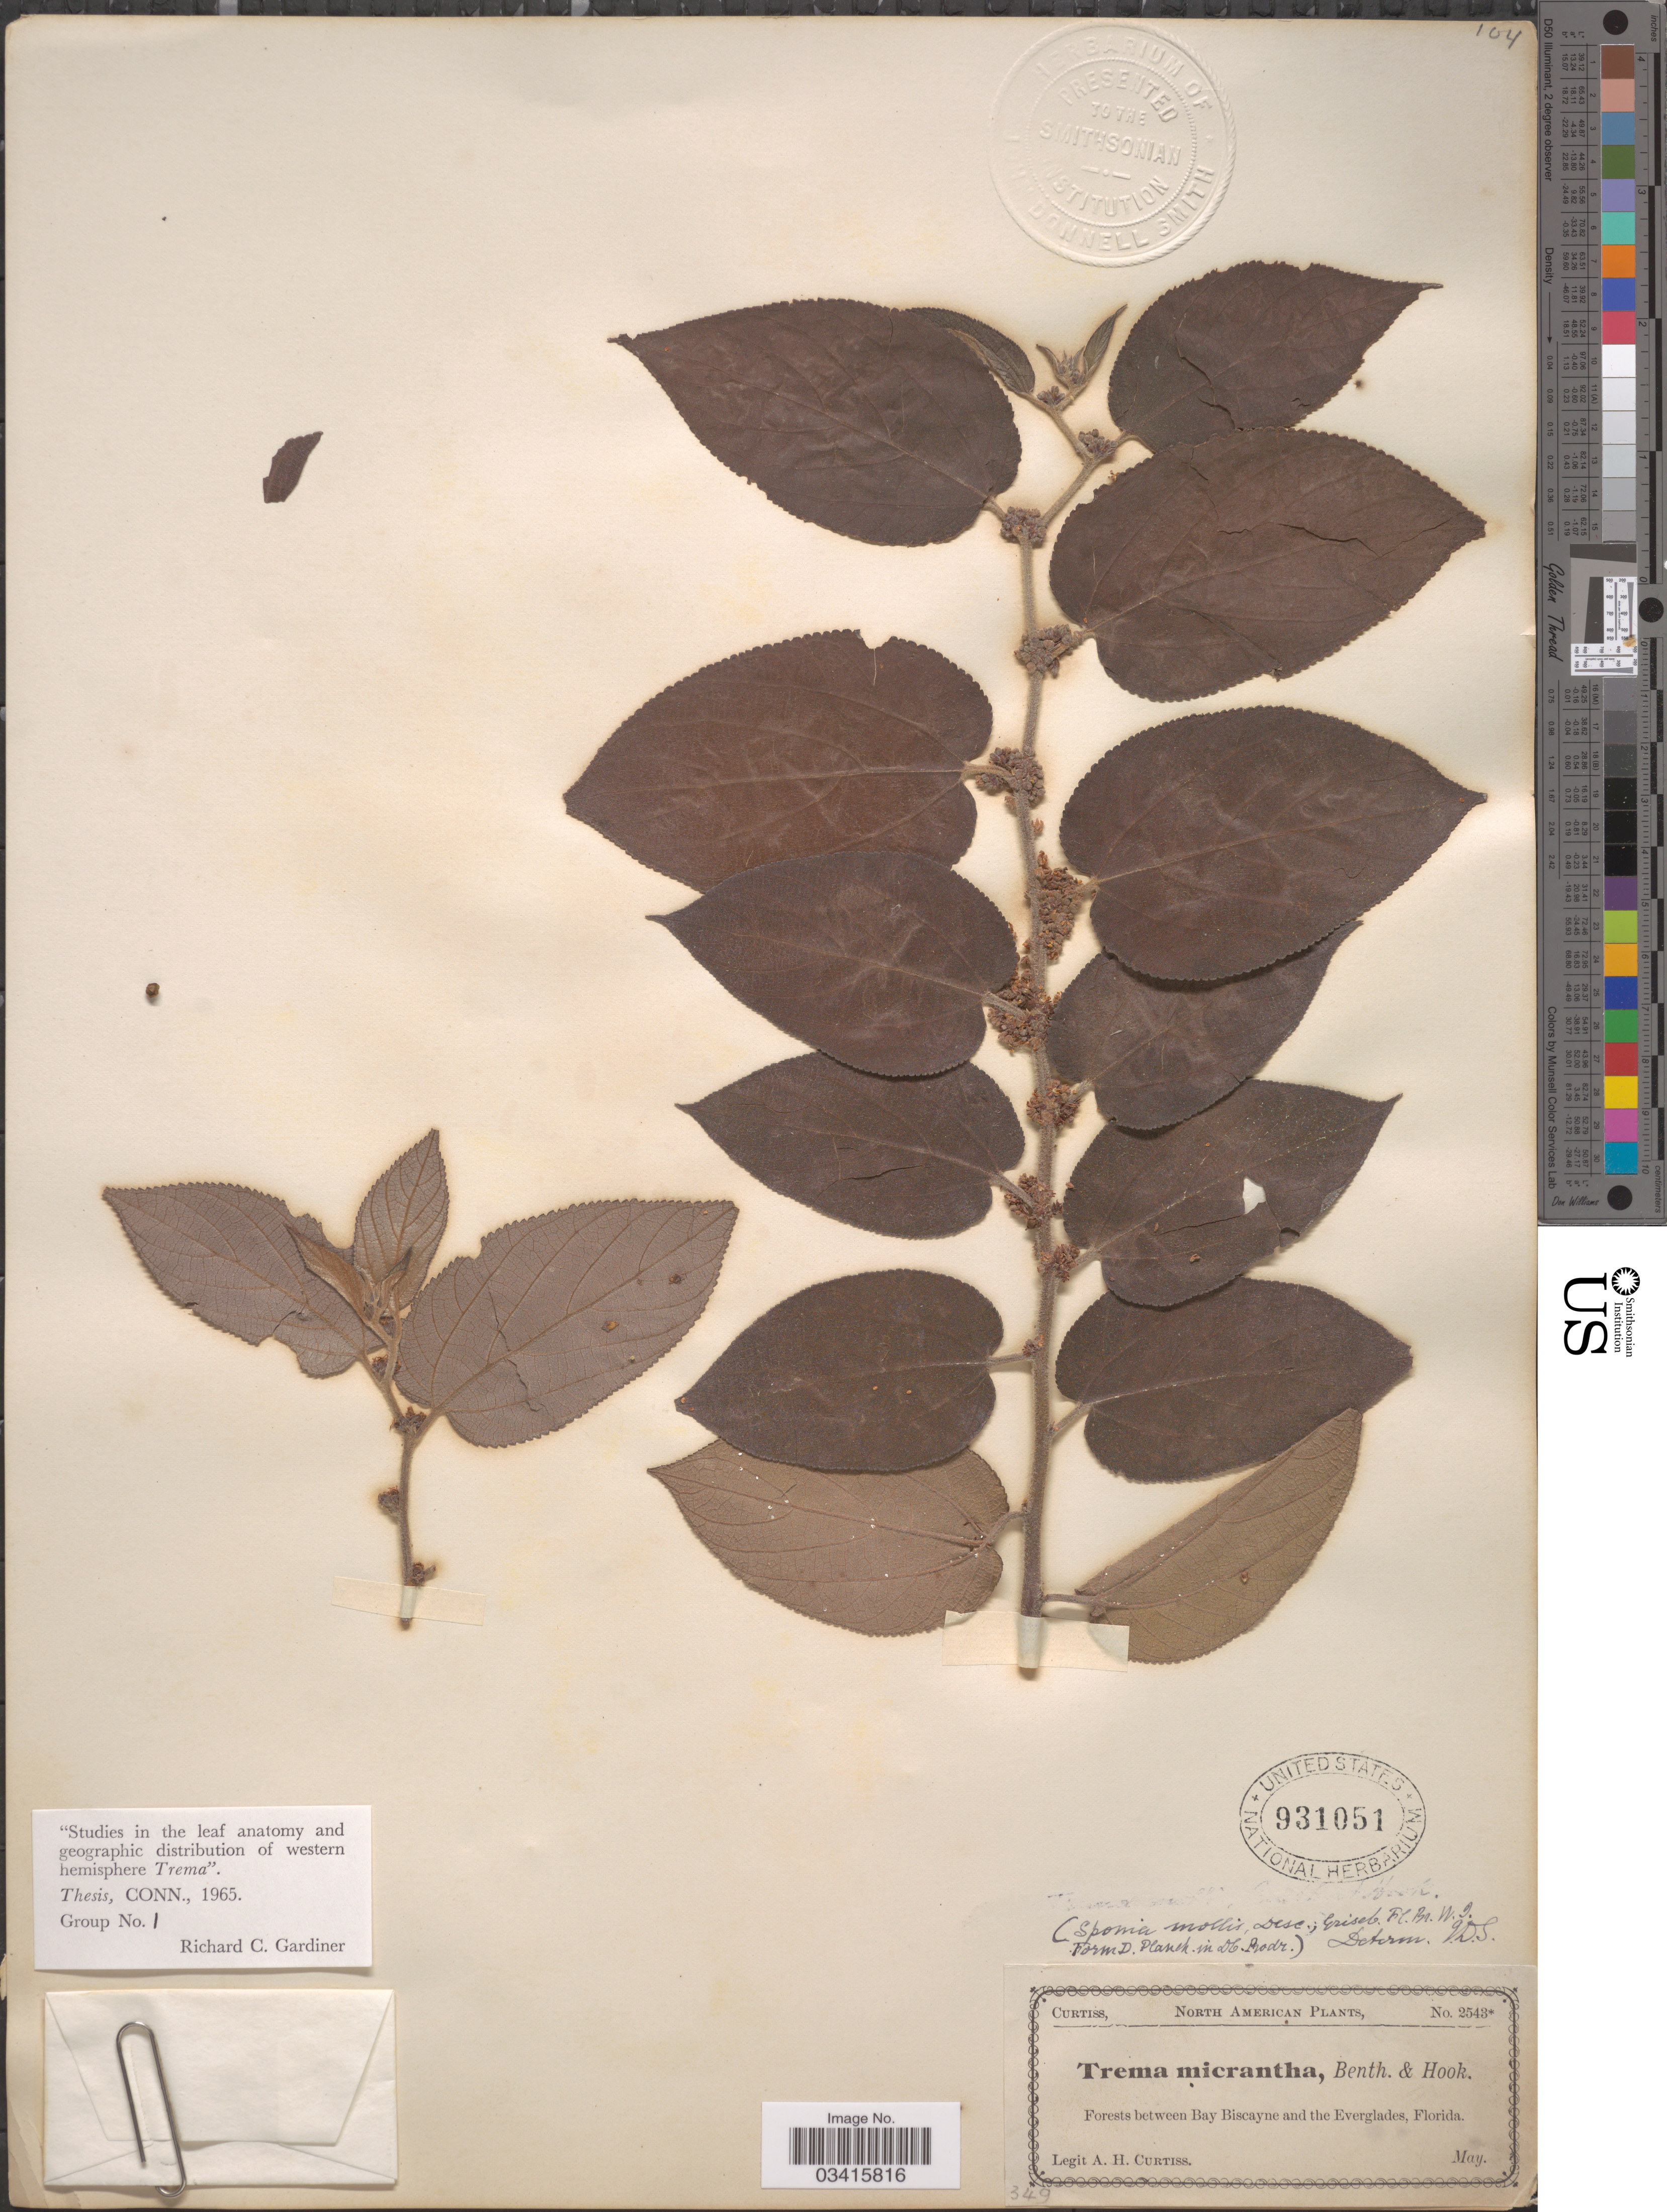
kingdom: Plantae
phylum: Tracheophyta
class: Magnoliopsida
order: Rosales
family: Cannabaceae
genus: Trema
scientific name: Trema floridanum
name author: Britton ex Small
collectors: A. H. Curtiss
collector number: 2543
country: United States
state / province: Florida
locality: Forests between Bay Biscayne and the Everglades.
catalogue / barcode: US 931051